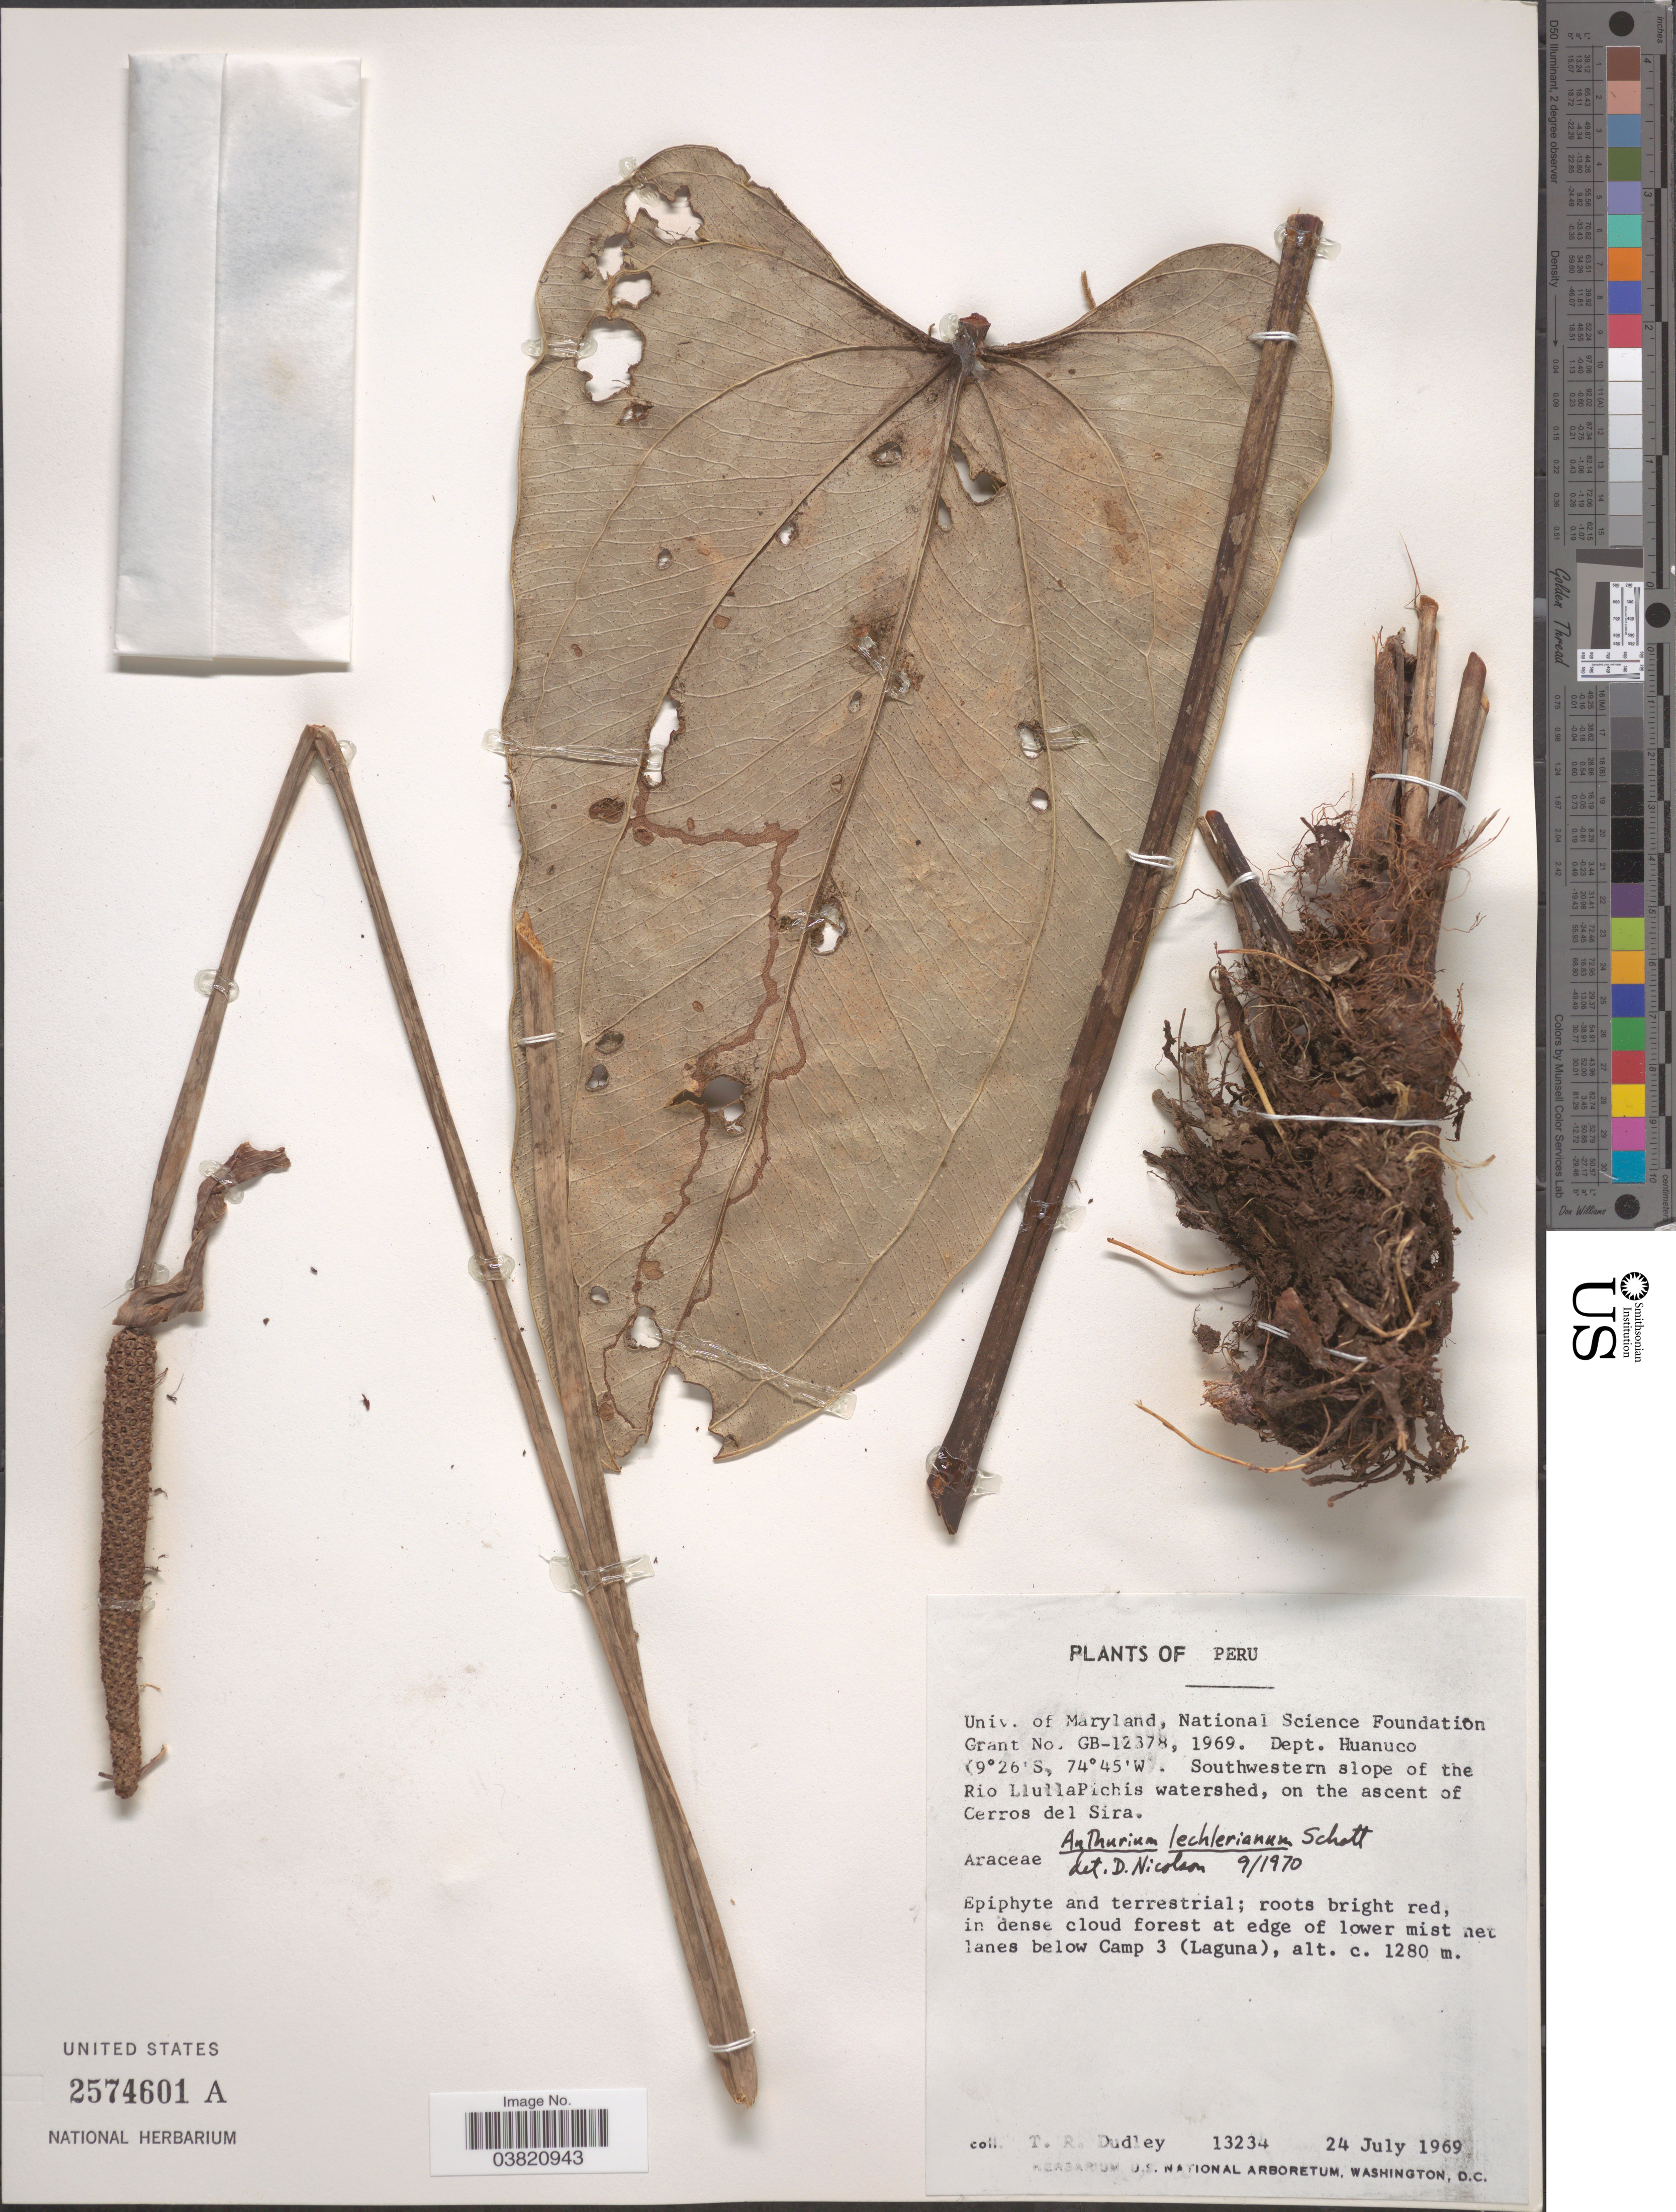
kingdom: Plantae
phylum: Tracheophyta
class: Liliopsida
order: Alismatales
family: Araceae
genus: Anthurium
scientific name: Anthurium lechlerianum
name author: Schott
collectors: T. R. Dudley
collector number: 13234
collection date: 1969-07-24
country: Peru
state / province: Huánuco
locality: Dept. Huanuco. Southwestern slope of the Rio LlullaPichis watersched, on the ascent of Cerros del Sira. Below Camp 3 (Laguna).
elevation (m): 1280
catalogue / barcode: US 2574601A